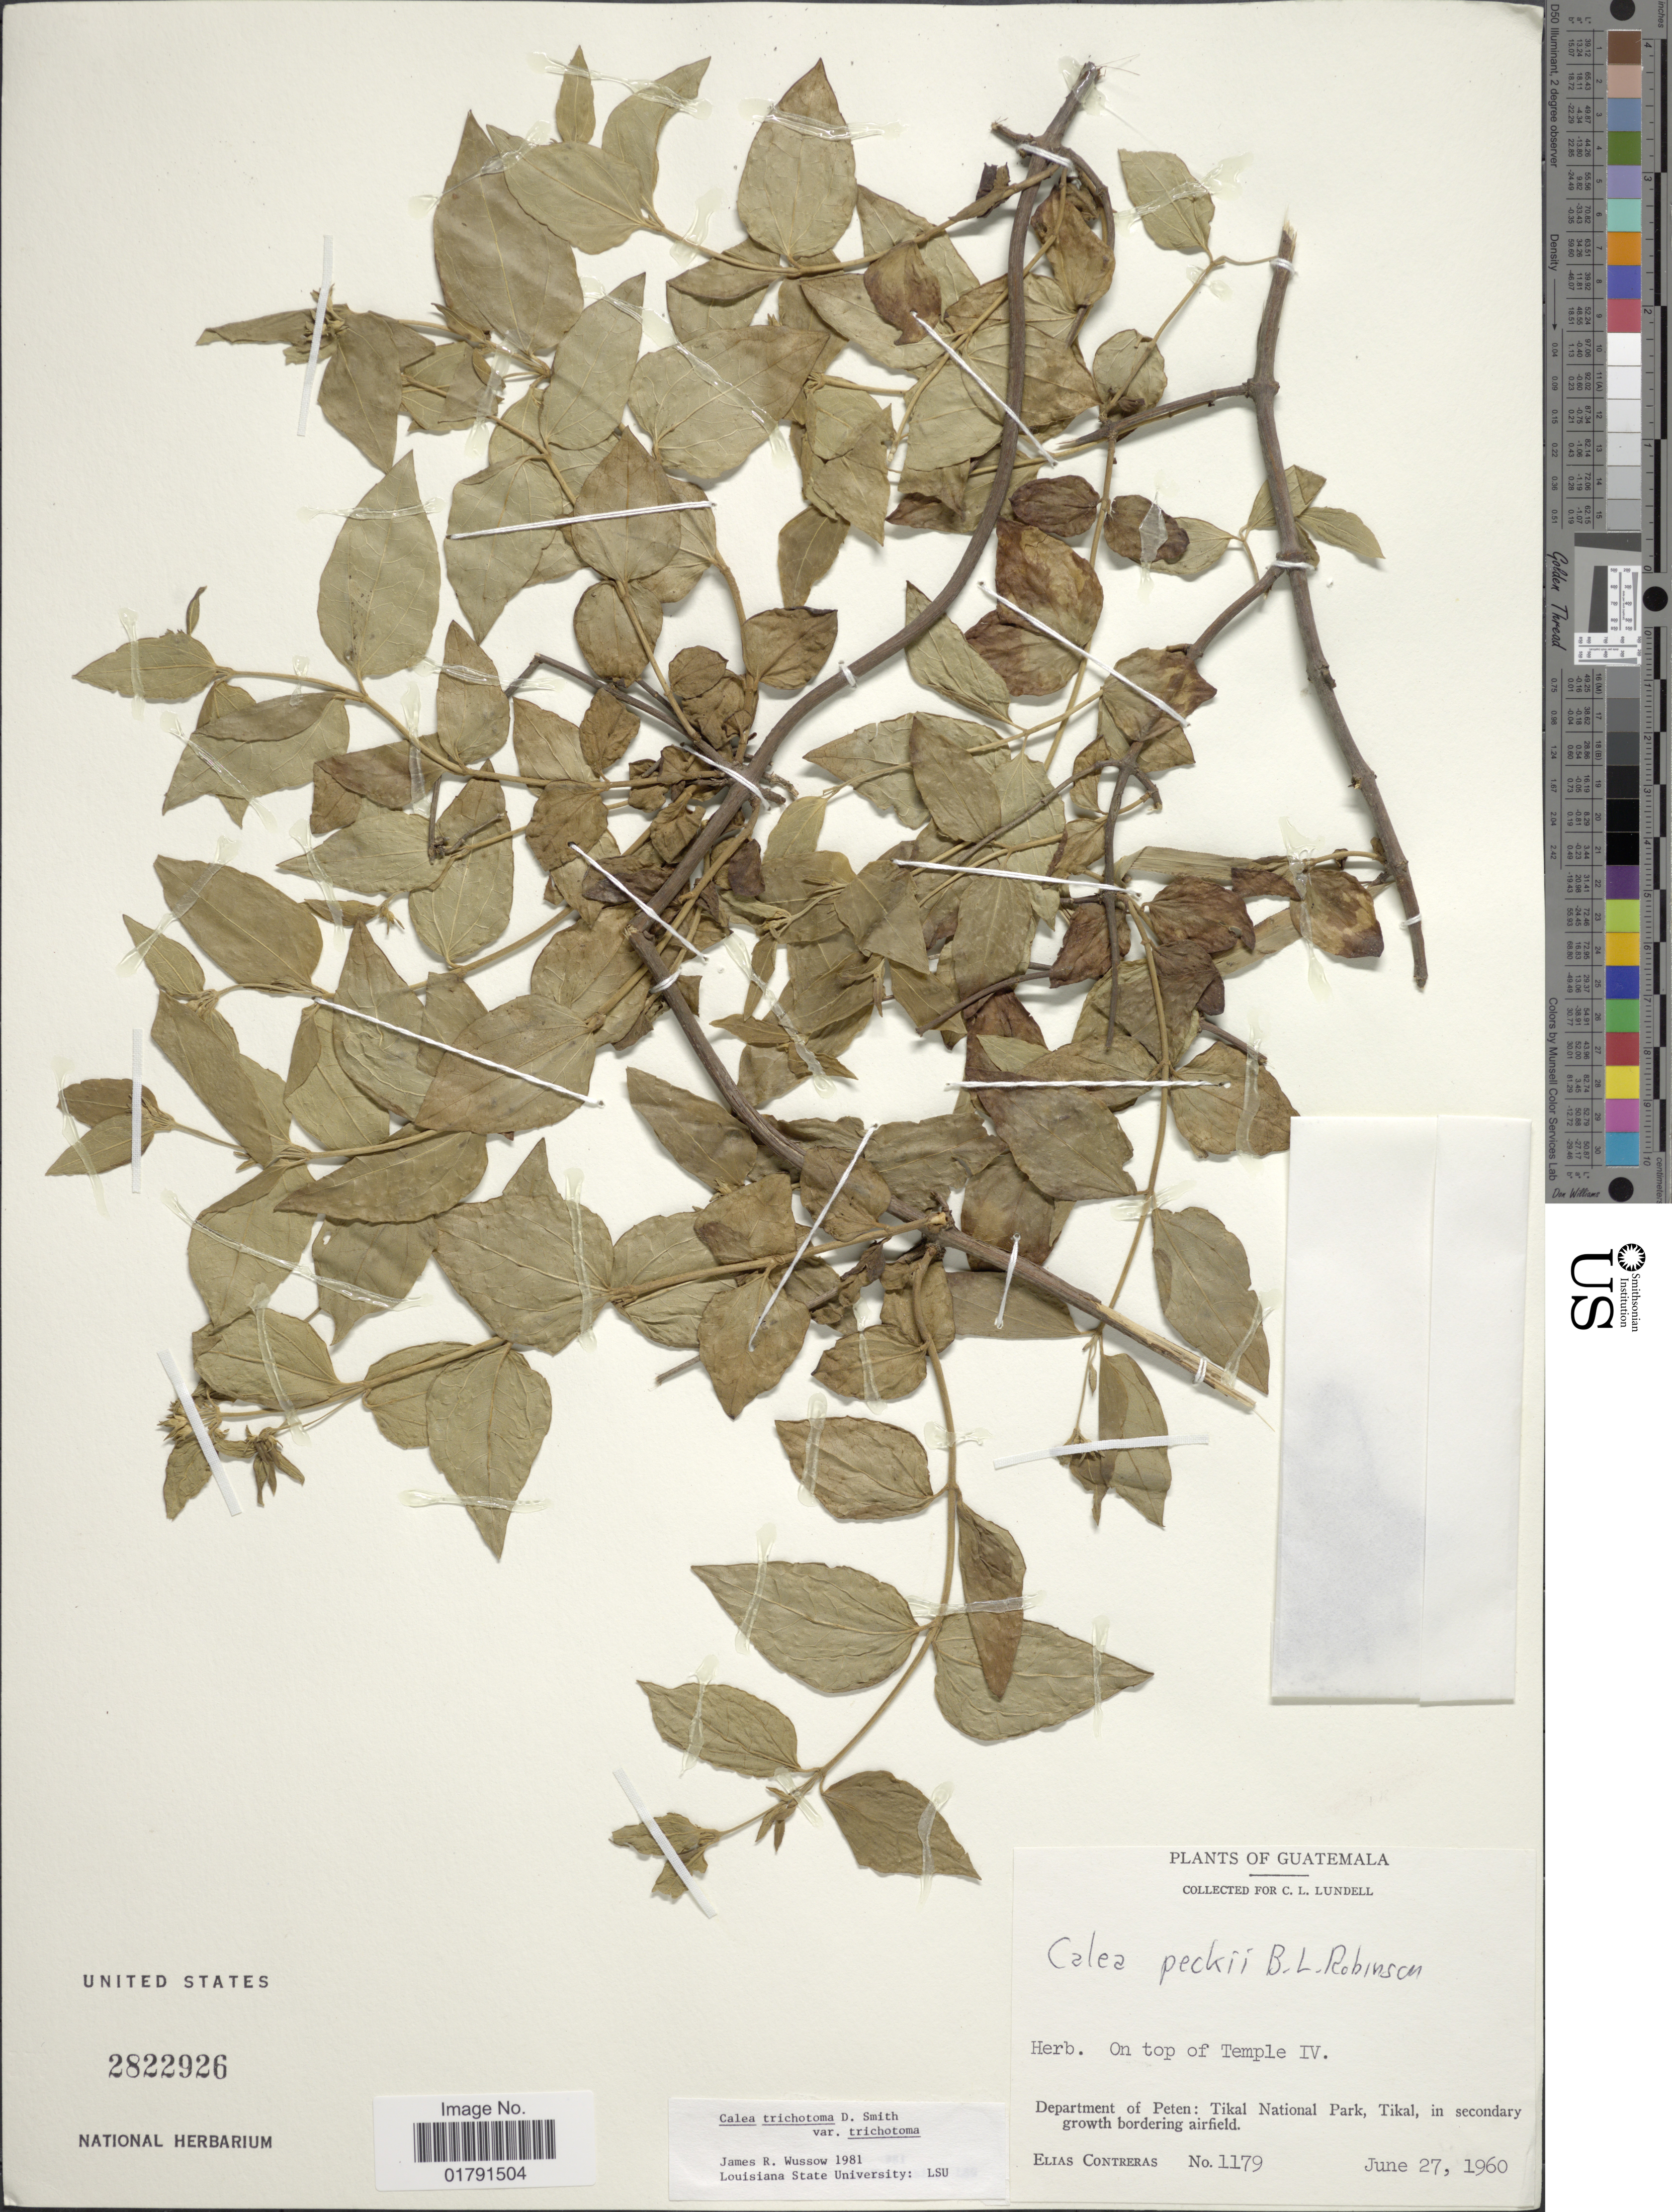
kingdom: Plantae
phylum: Tracheophyta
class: Magnoliopsida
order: Asterales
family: Asteraceae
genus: Calea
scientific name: Calea trichotoma var. peckii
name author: Wussow &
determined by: Bueno, Vinicius Resende, (ICN), Universidade Federal do Rio Grande do Sul (BRAZIL)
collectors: E. Contreras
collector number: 1179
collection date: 1960-06-27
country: Guatemala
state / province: El Petén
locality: On top of Temple V1, Tikal National Park, Tikal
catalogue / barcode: US 2822926